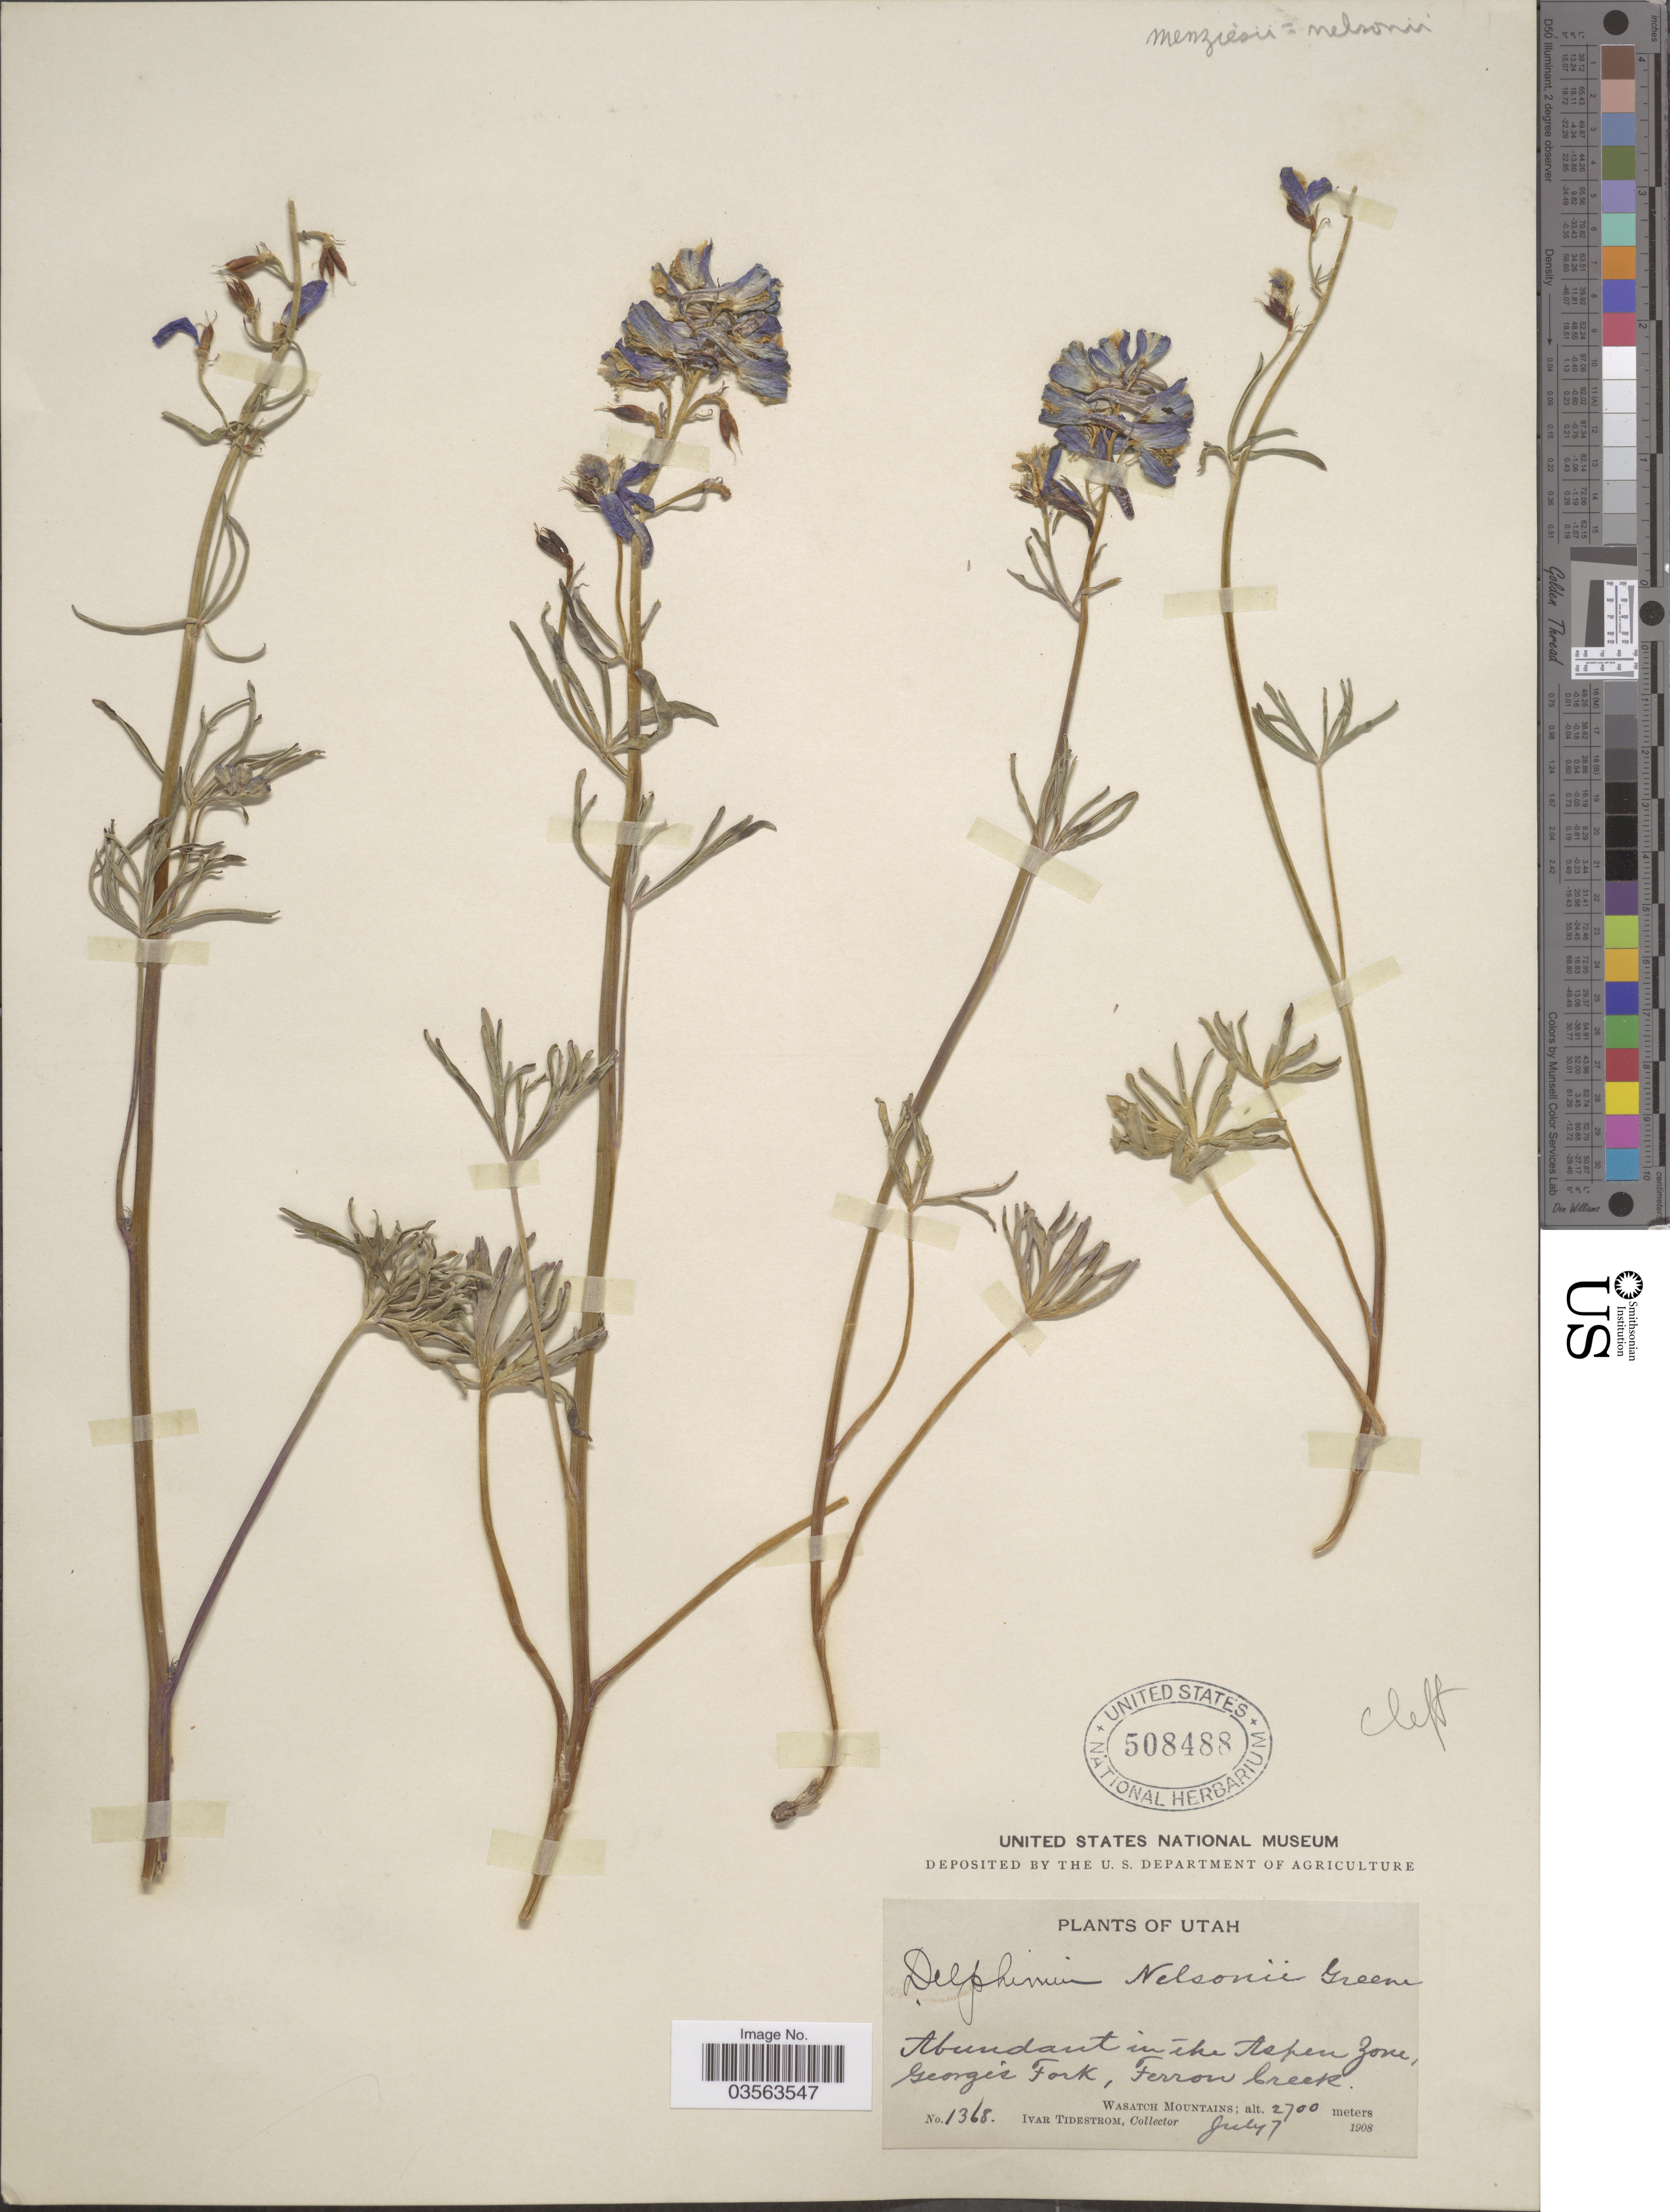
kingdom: Plantae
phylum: Tracheophyta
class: Magnoliopsida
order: Ranunculales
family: Ranunculaceae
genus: Delphinium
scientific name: Delphinium nelsonii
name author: Greene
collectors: I. F. Tidestrom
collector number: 1368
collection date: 1908-07-07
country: United States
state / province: Utah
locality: Abundant in the Aspen Zone, George's Fork, Ferron Creek. Wasatch Mountains.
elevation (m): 2700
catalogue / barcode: US 508488